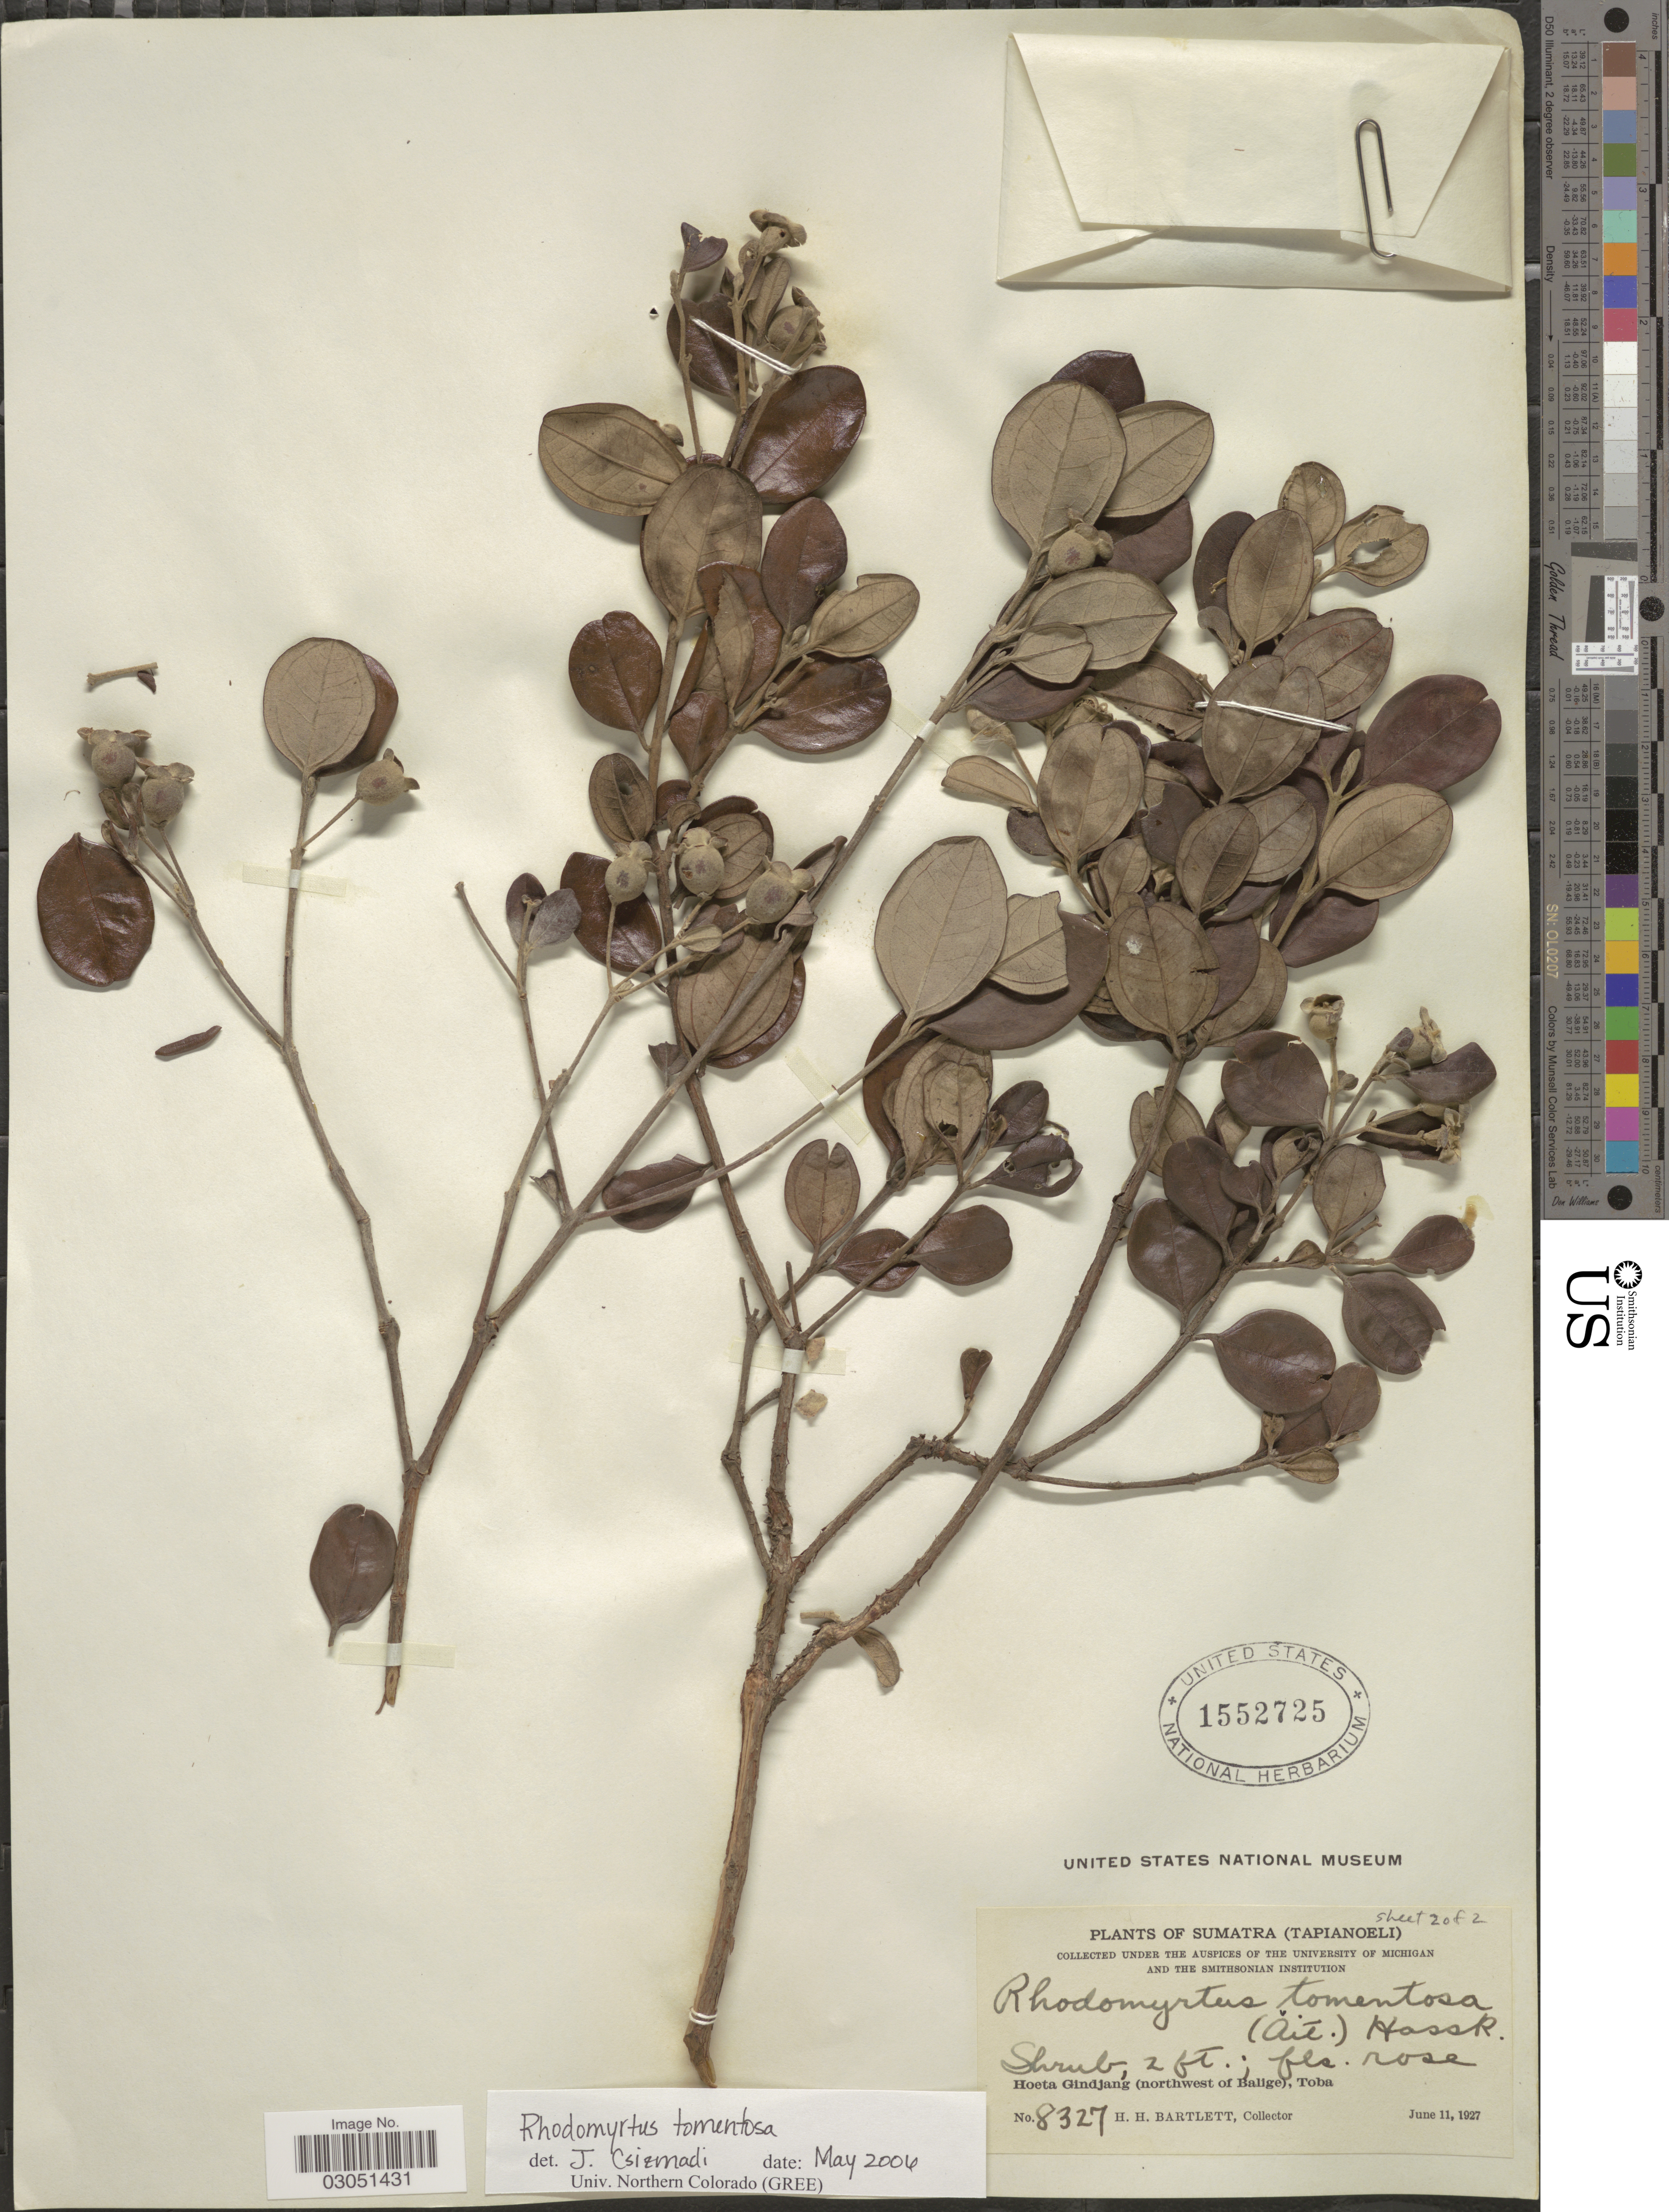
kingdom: Plantae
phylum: Tracheophyta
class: Magnoliopsida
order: Myrtales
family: Myrtaceae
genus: Rhodomyrtus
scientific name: Rhodomyrtus tomentosa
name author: (Aiton) Hassk.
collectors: H. H. Bartlett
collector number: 8327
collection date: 1927-06-11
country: Indonesia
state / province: Sumatra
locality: (Tapianoeli), Hoeta Gindjang (northwest of Balige), Toba.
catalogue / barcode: US 1552725